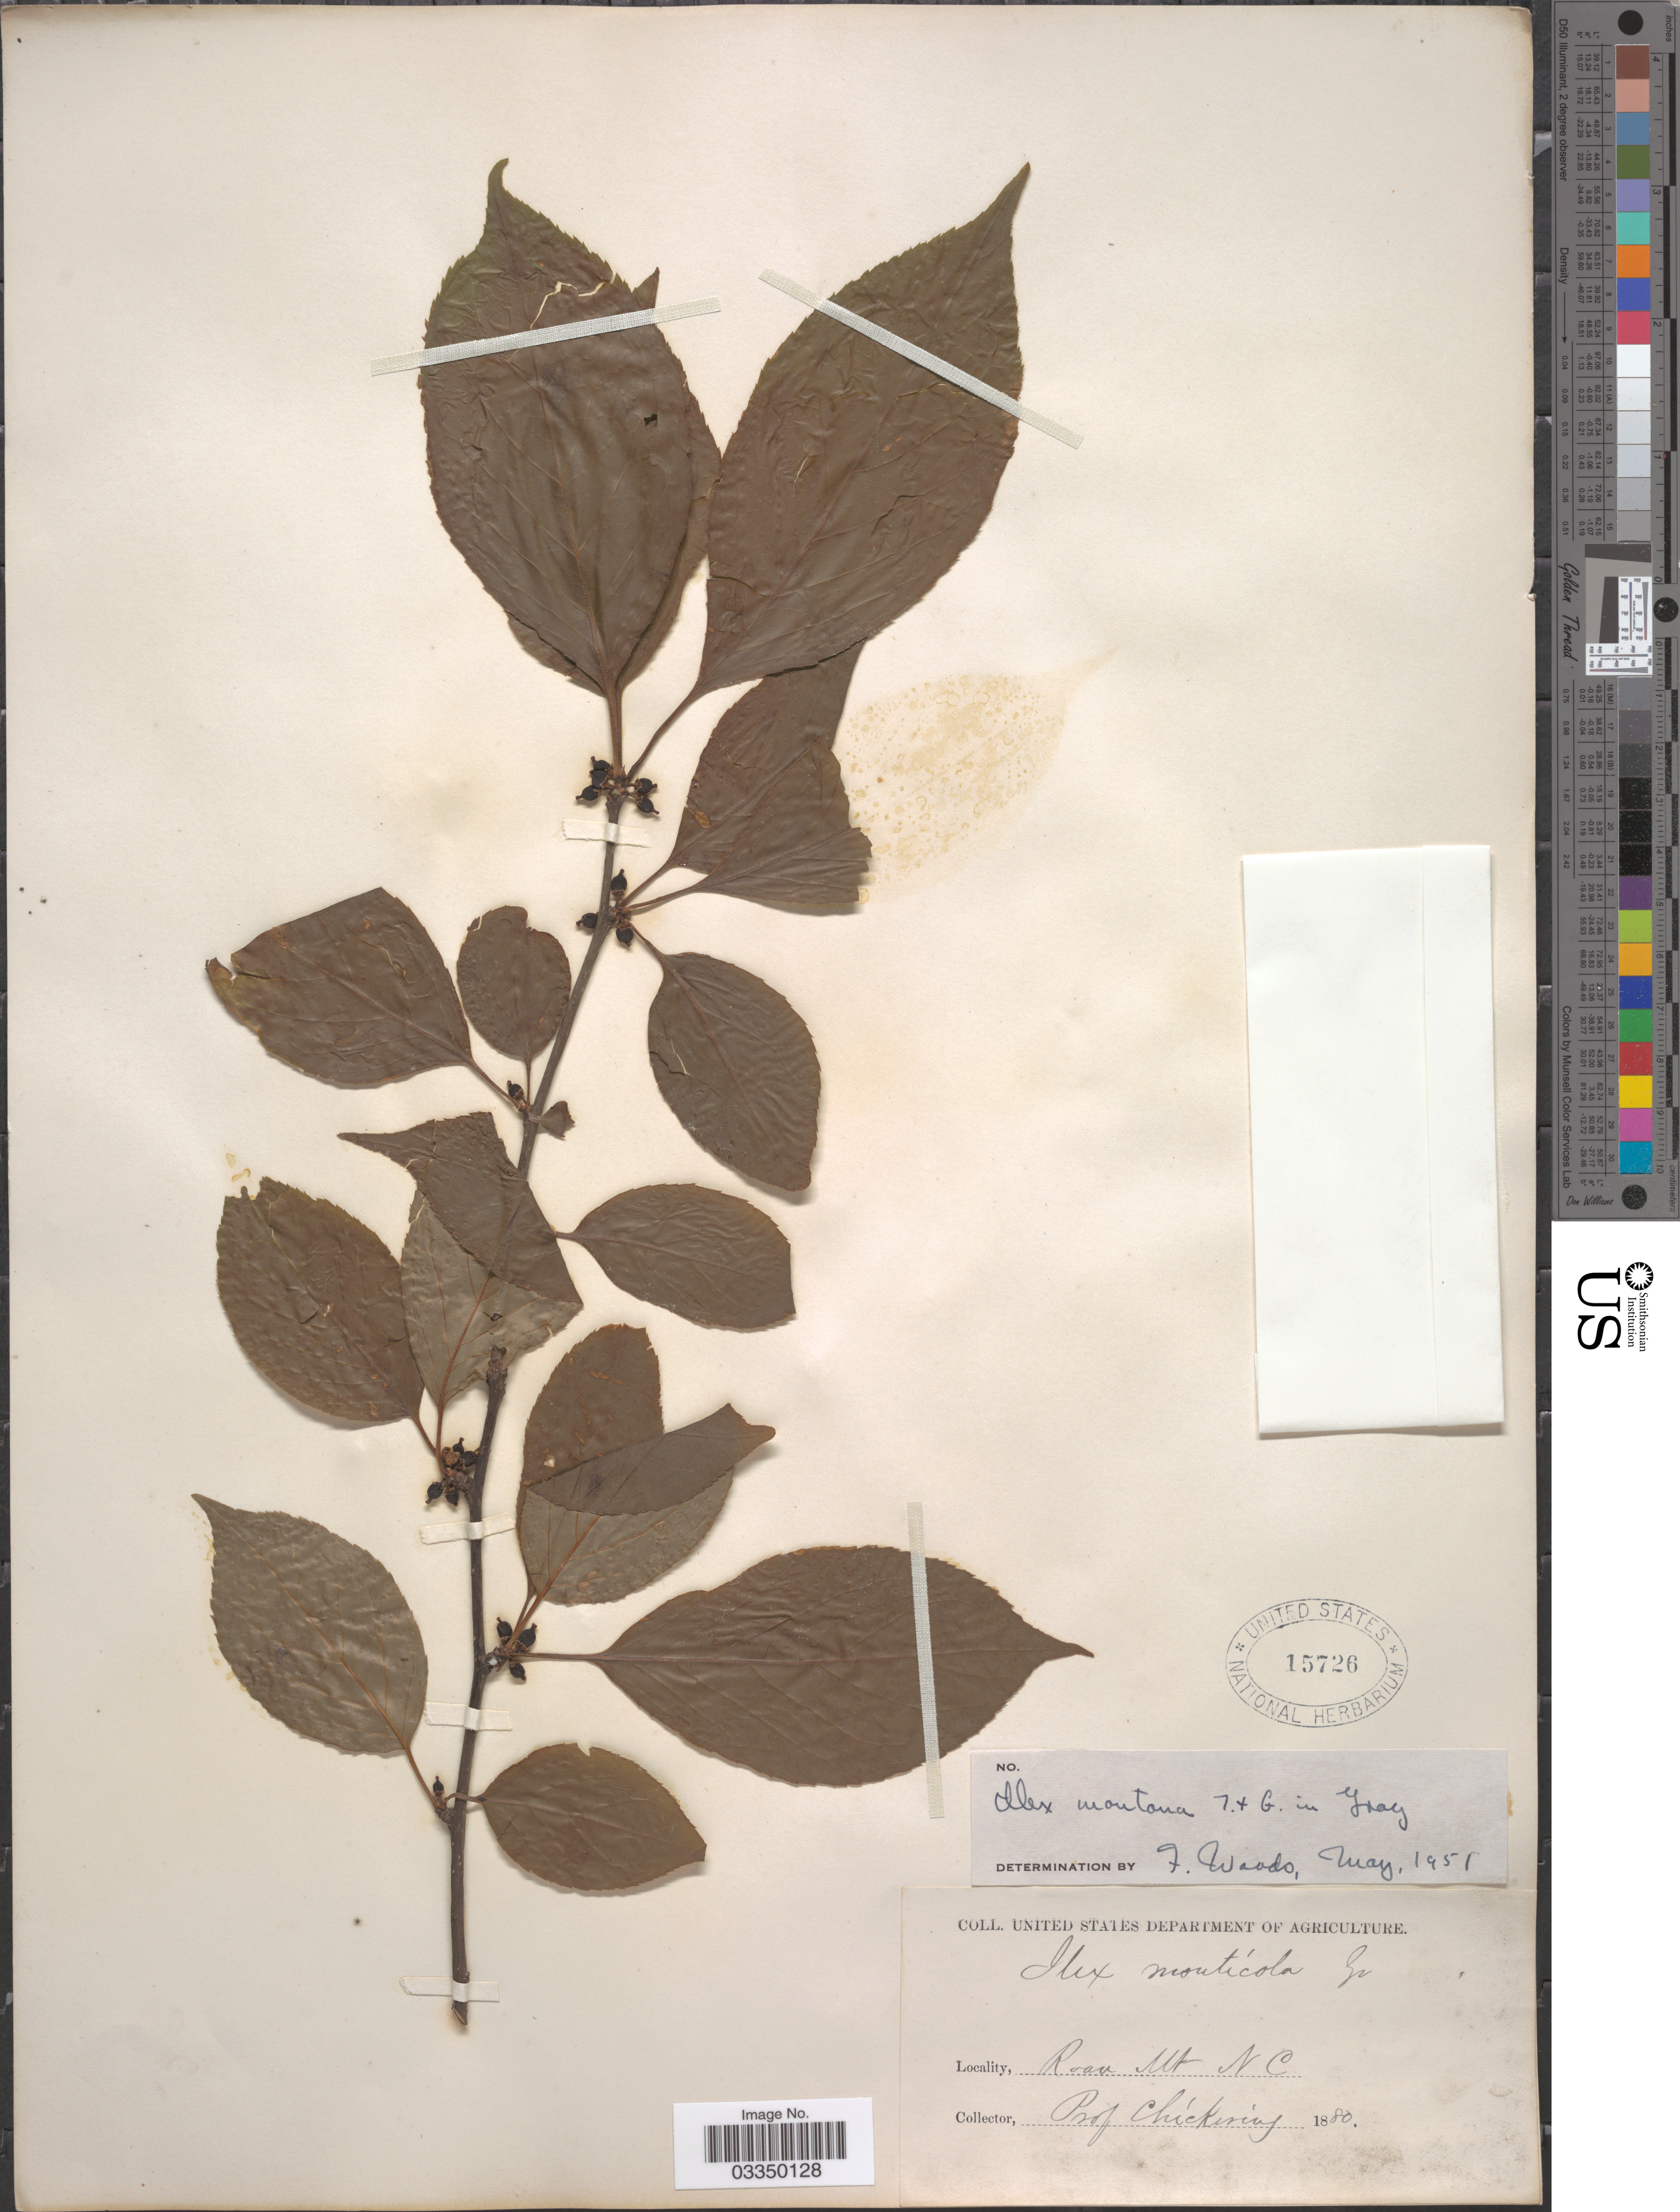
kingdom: Plantae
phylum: Tracheophyta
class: Magnoliopsida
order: Aquifoliales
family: Aquifoliaceae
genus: Ilex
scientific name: Ilex montana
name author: Torr. & A. Gray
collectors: -. Chickering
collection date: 1880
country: United States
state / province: North Carolina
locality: Roan Mt.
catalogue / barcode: US 15726